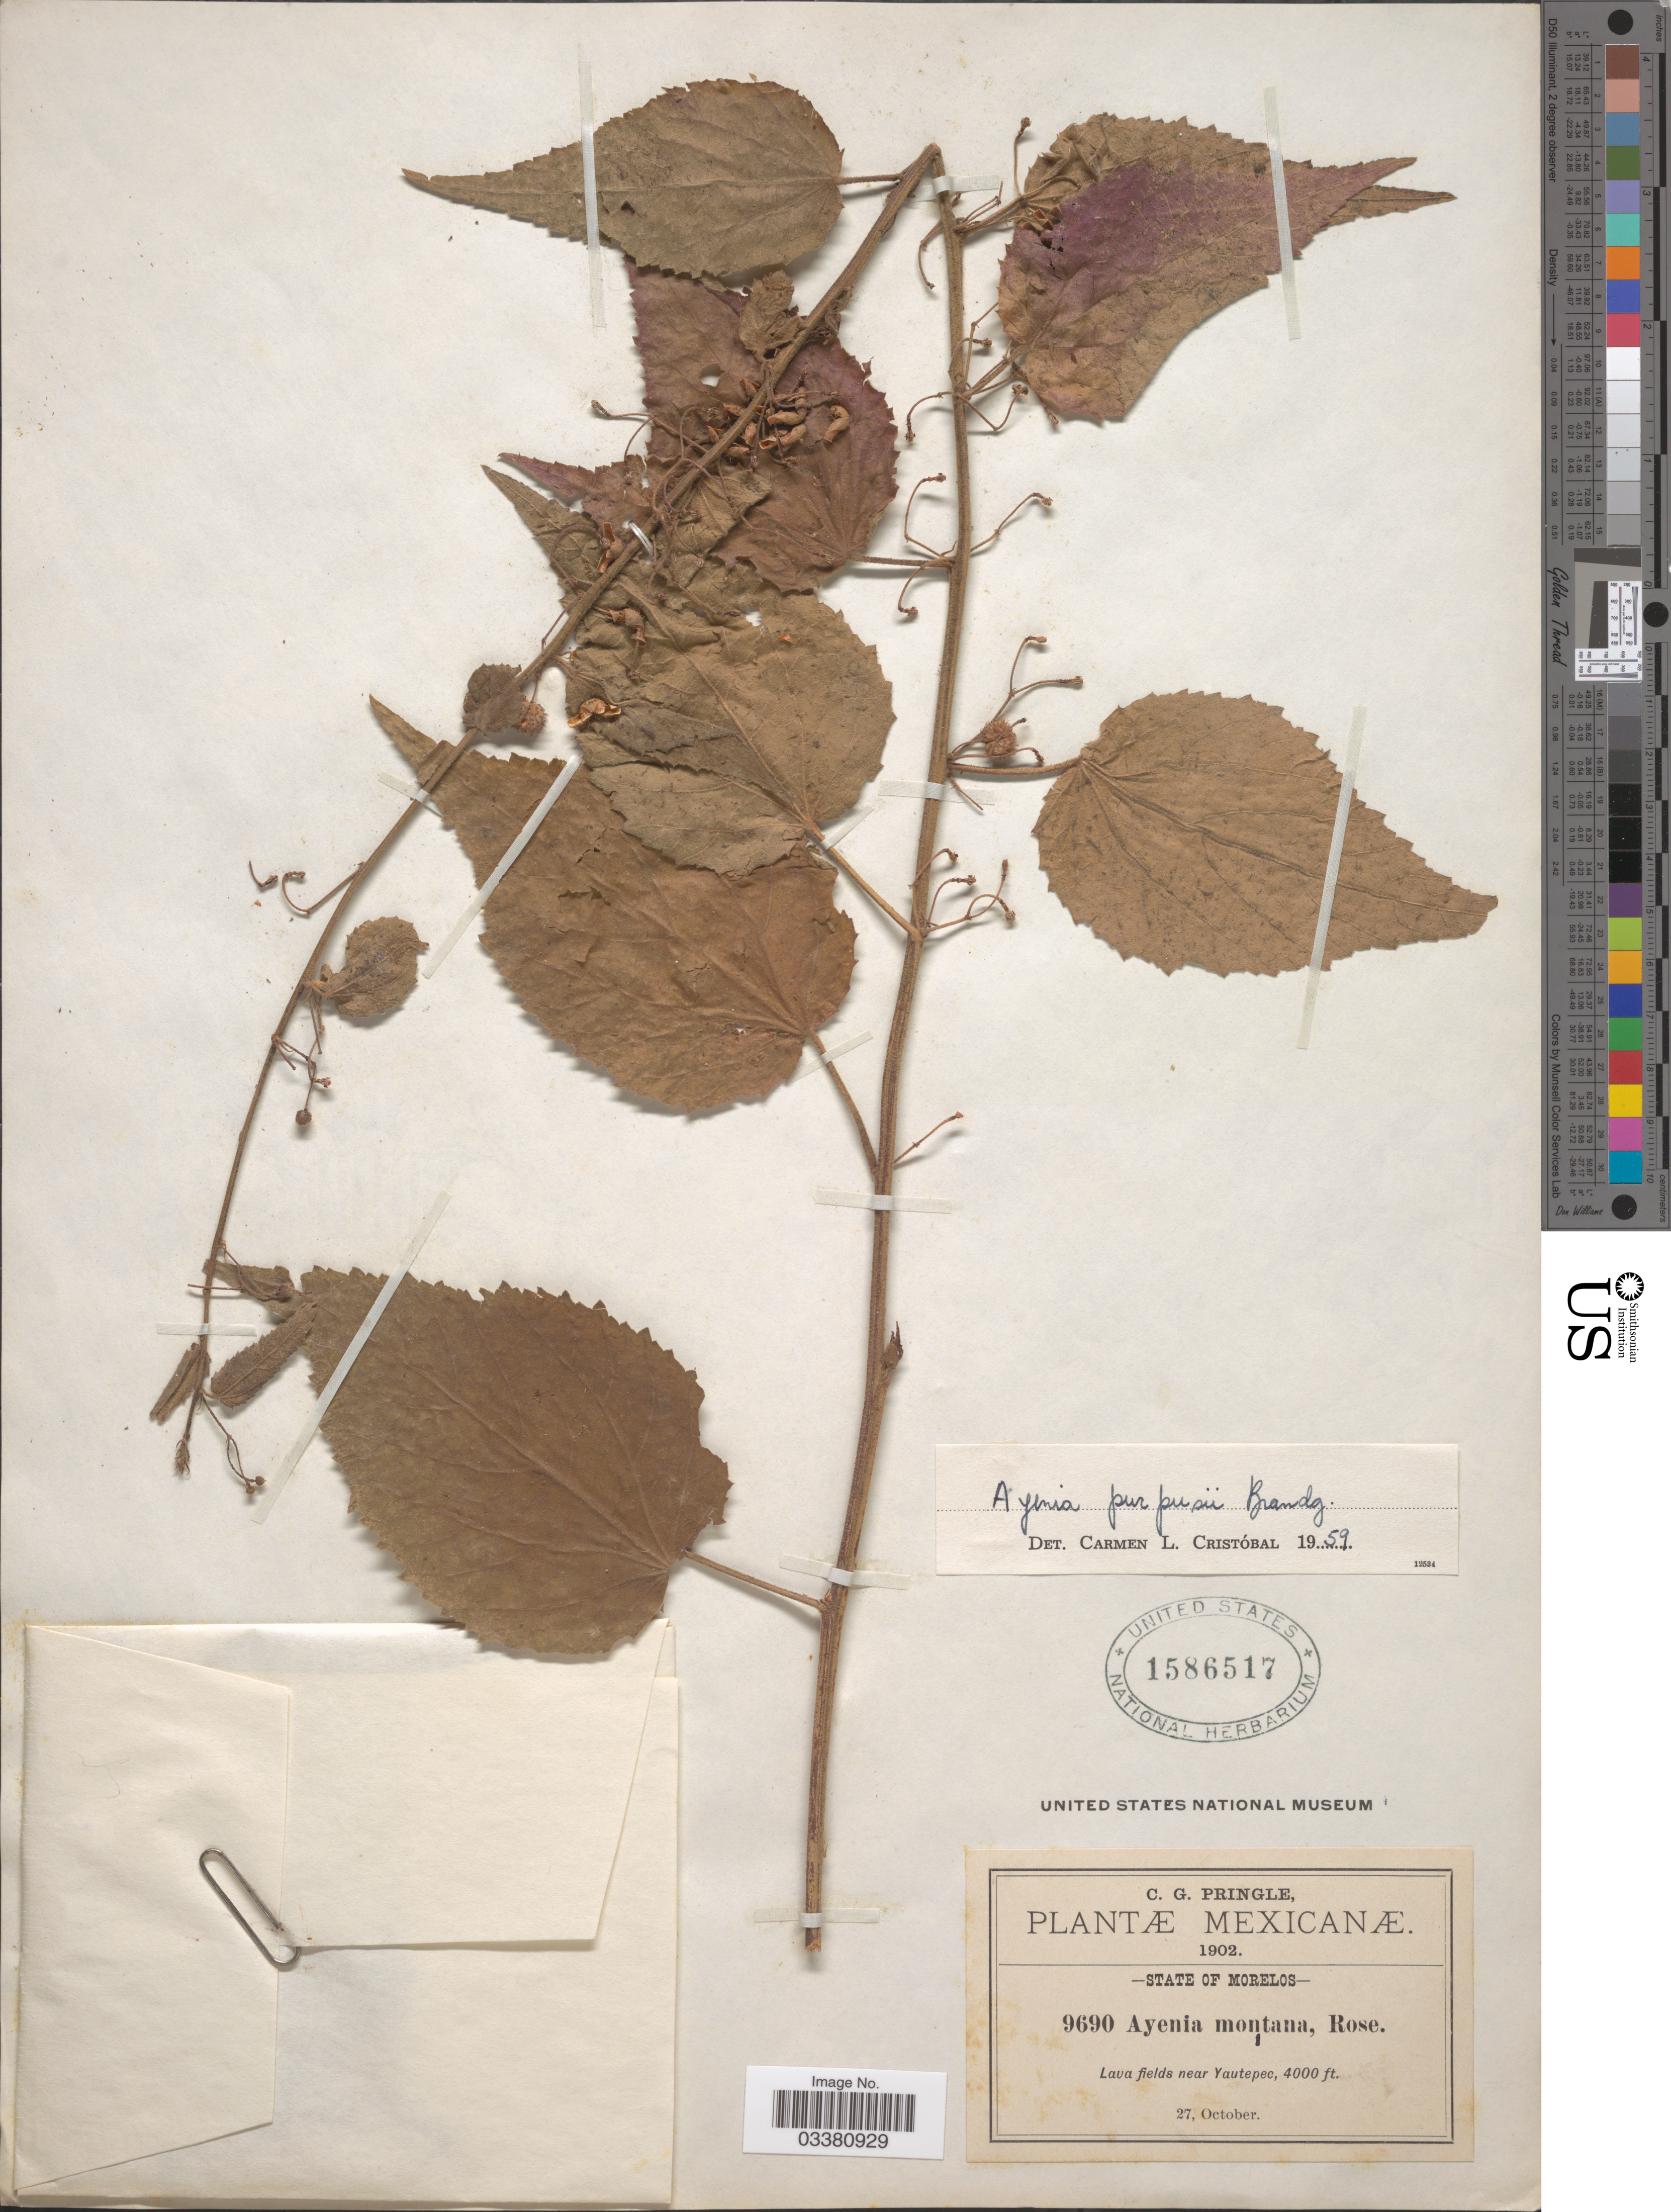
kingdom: Plantae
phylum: Tracheophyta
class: Magnoliopsida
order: Malvales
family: Malvaceae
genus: Ayenia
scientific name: Ayenia purpusii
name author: Brandegee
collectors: C. G. Pringle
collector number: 9690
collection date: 1902-10-27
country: Mexico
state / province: Morelos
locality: Lava fields near Yautepec.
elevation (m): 1219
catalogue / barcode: US 1586517